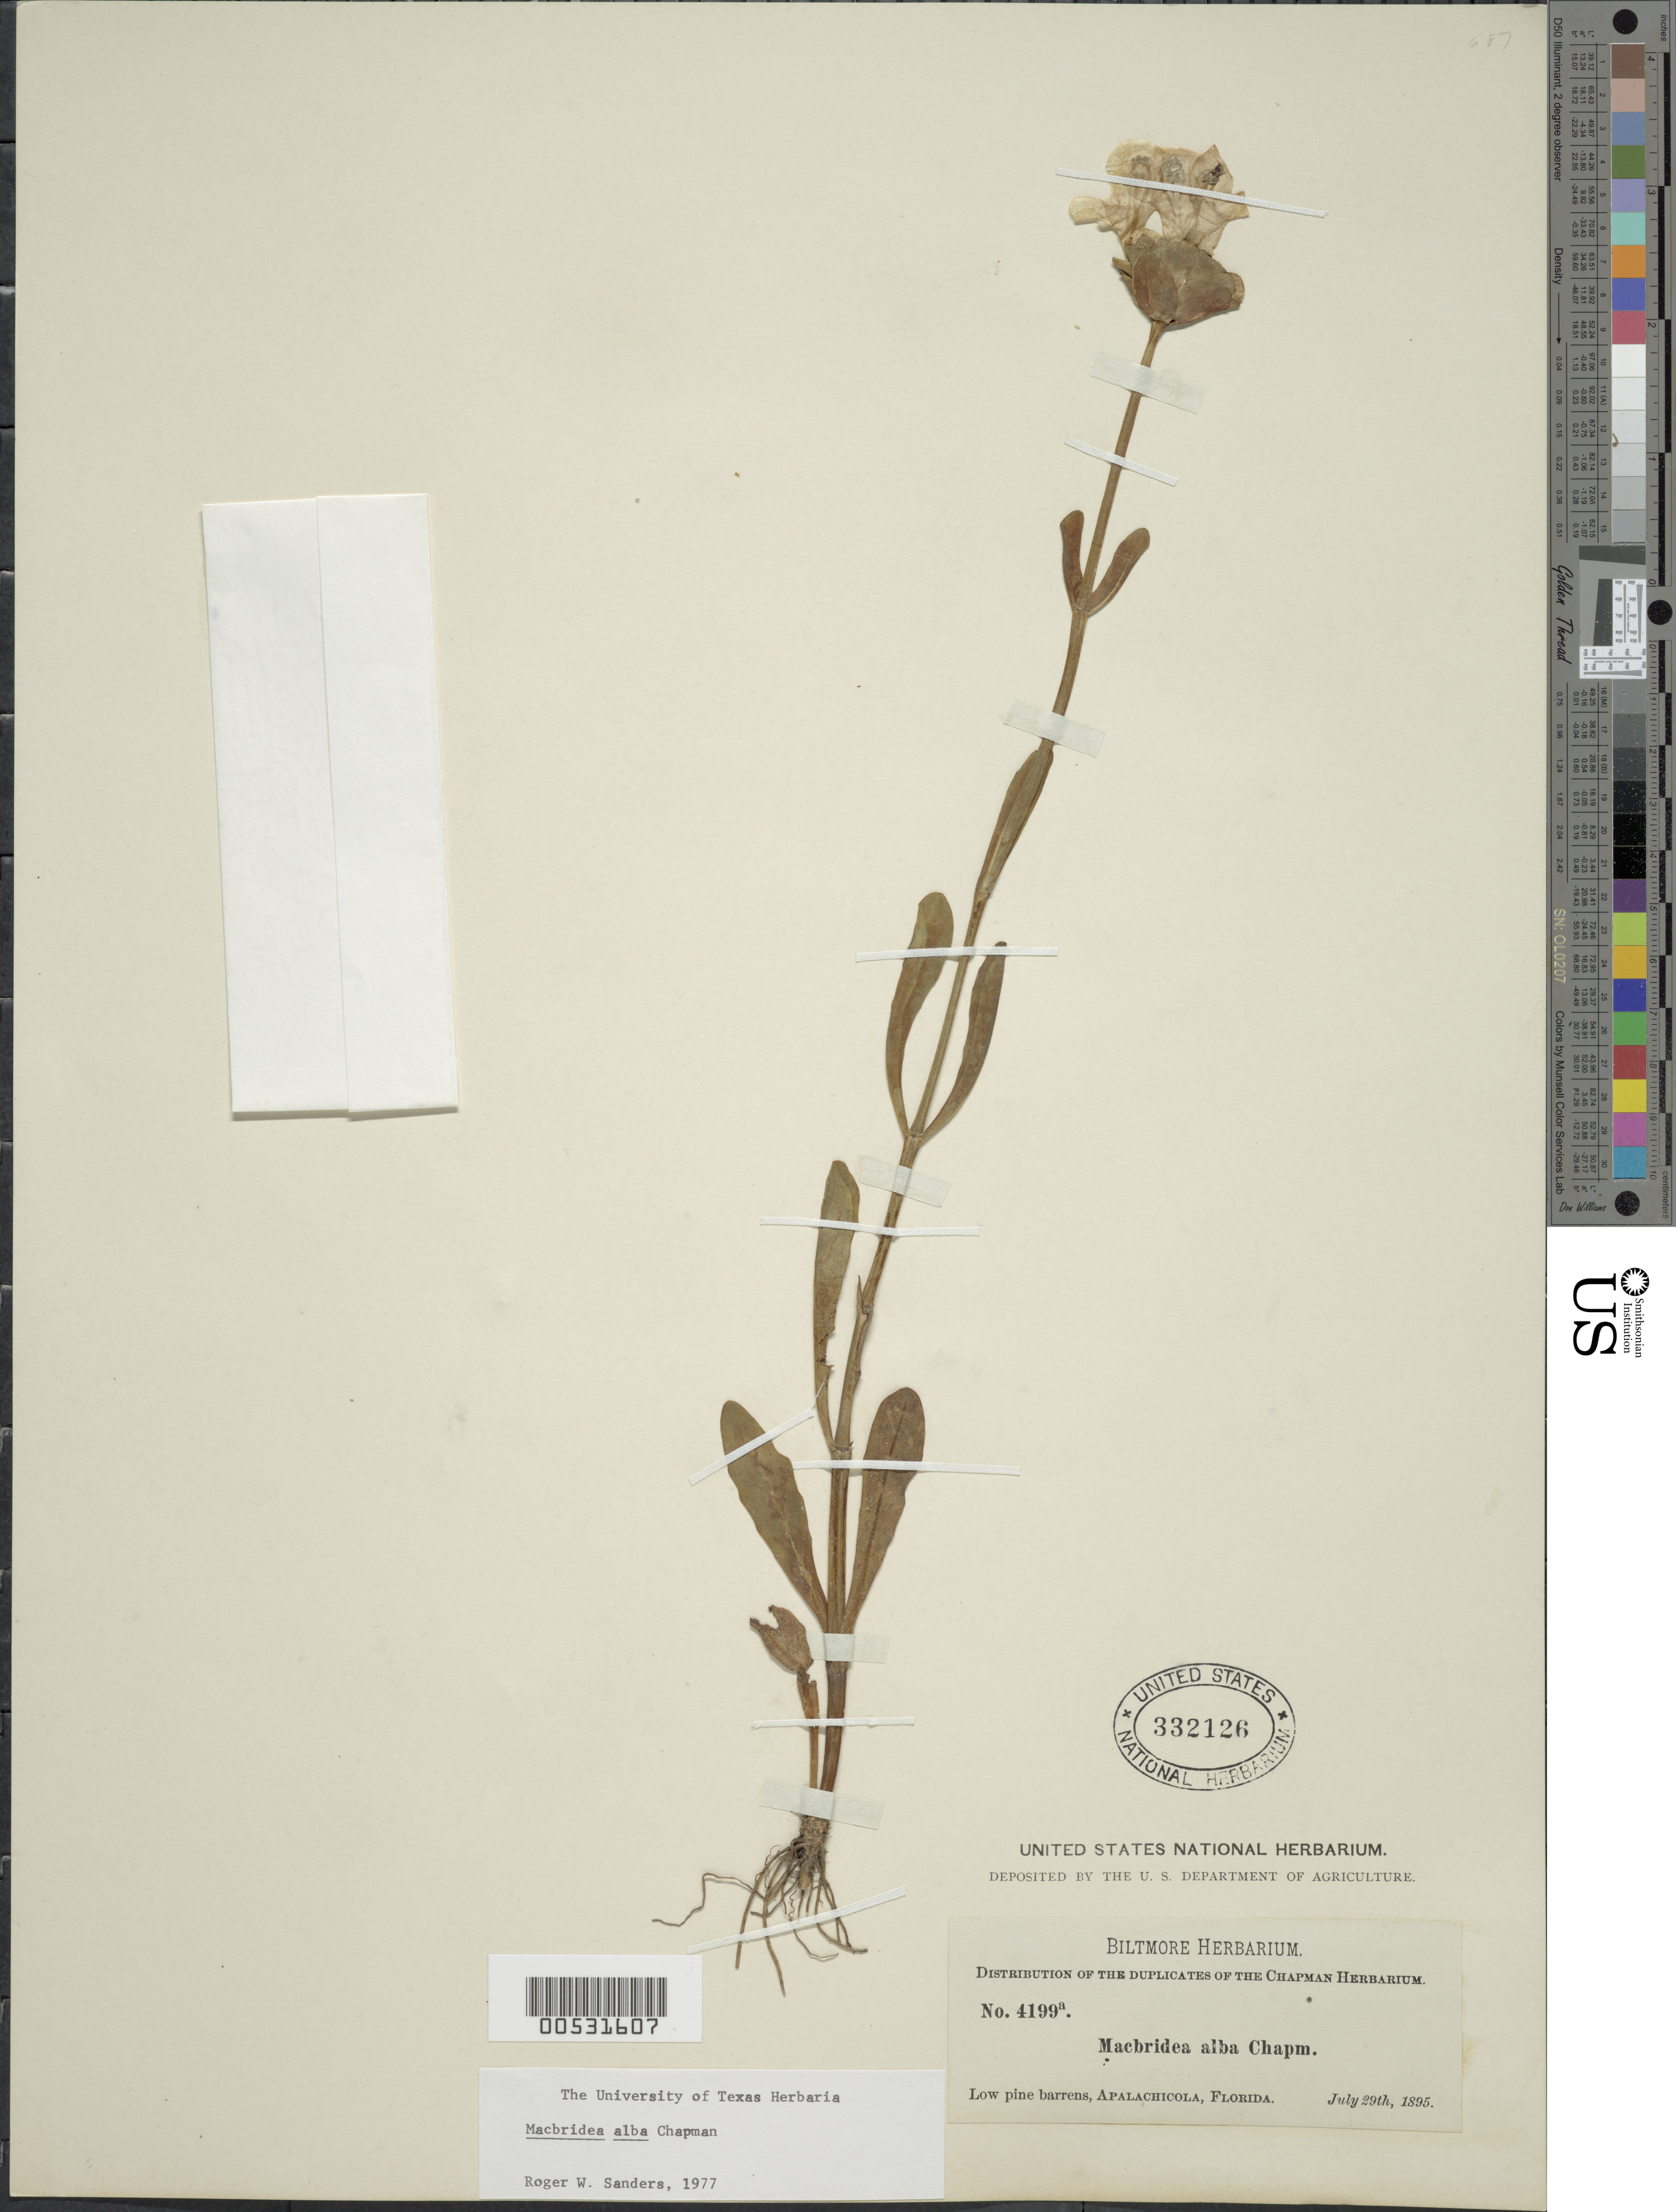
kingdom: Plantae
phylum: Tracheophyta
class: Magnoliopsida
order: Lamiales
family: Lamiaceae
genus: Macbridea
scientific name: Macbridea alba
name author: Chapm.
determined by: Sanders, R. W.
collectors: ex herb. Chapman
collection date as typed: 29 Jul 1895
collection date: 1895-07-29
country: United States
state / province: Florida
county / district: Gulf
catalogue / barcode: US 332126